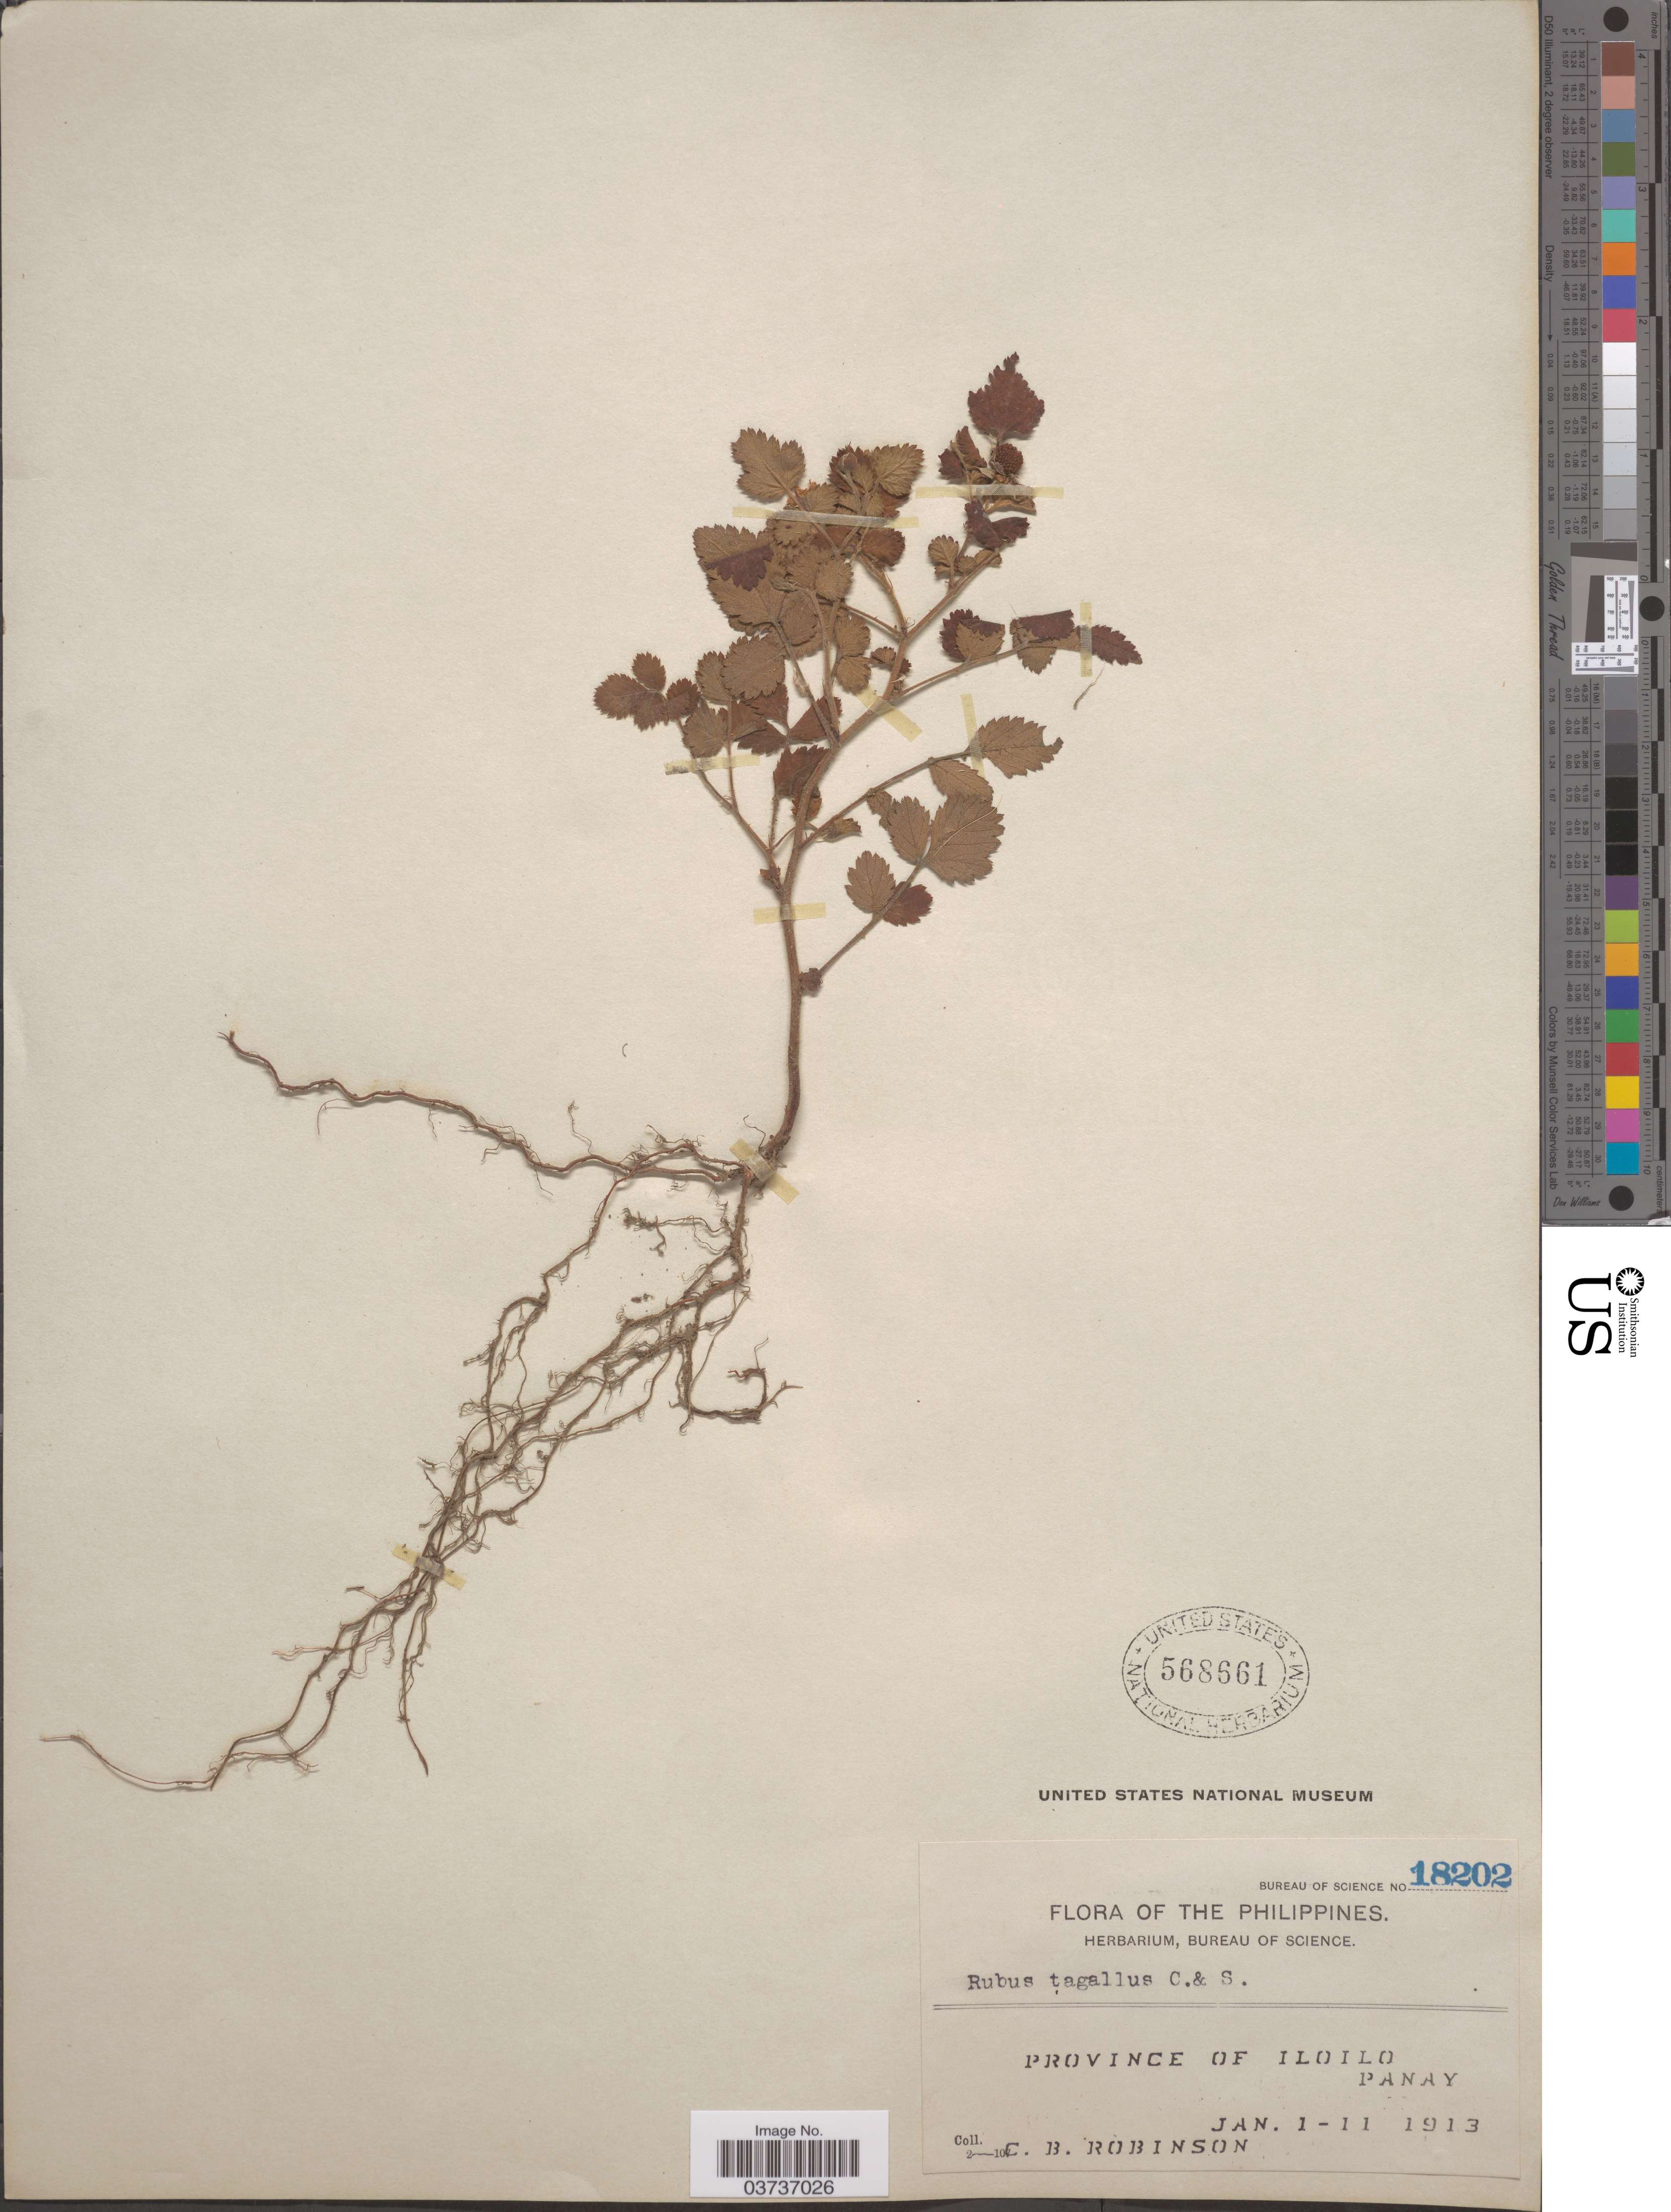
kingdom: Plantae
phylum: Tracheophyta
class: Magnoliopsida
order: Rosales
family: Rosaceae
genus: Rubus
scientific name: Rubus tagallus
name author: Cham. & Schltdl.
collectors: C. Robinson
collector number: Bureau of Science 18202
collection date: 1913-01-01/1913-01-11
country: Philippines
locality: Province of Iloilo. Panay.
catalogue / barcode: US 568661